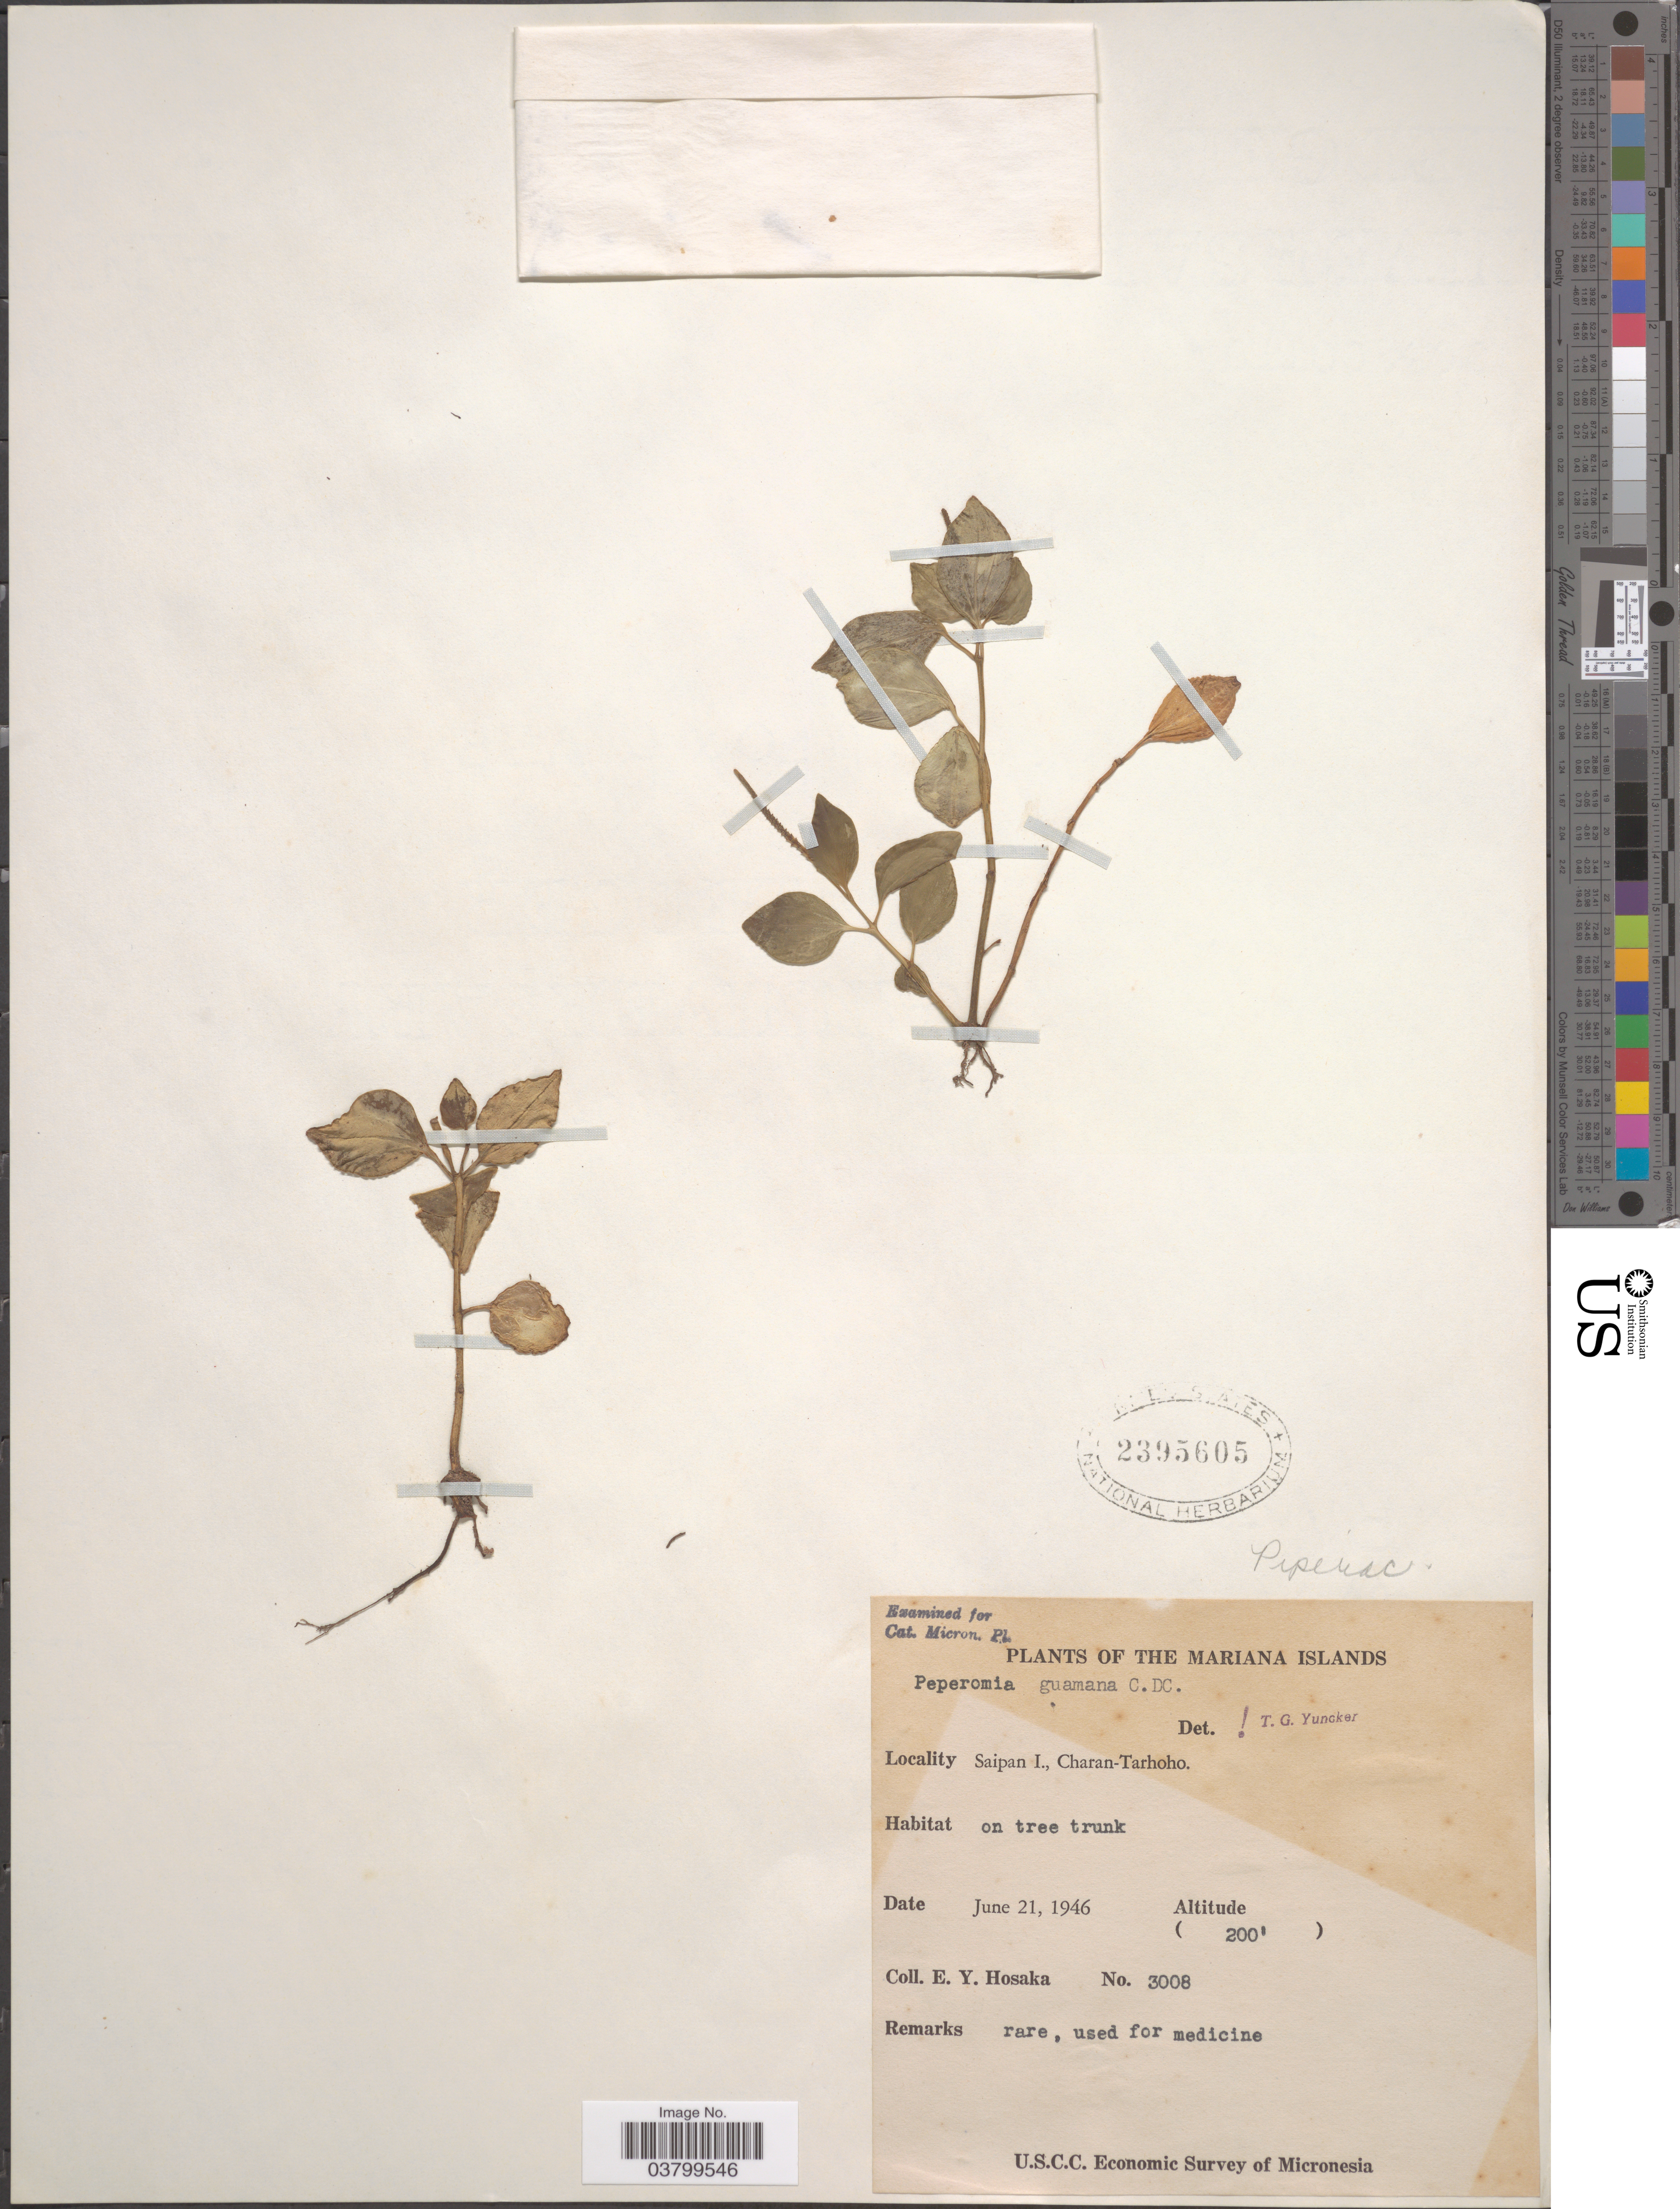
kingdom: Plantae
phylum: Tracheophyta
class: Magnoliopsida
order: Piperales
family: Piperaceae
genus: Peperomia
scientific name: Peperomia mariannensis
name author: C. DC.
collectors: E. Y. Hosaka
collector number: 3008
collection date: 1946-06-21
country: Northern Mariana Islands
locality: The Marianas Islands. Saipan I., Charan-Tarhoho.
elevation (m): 61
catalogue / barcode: US 2395605